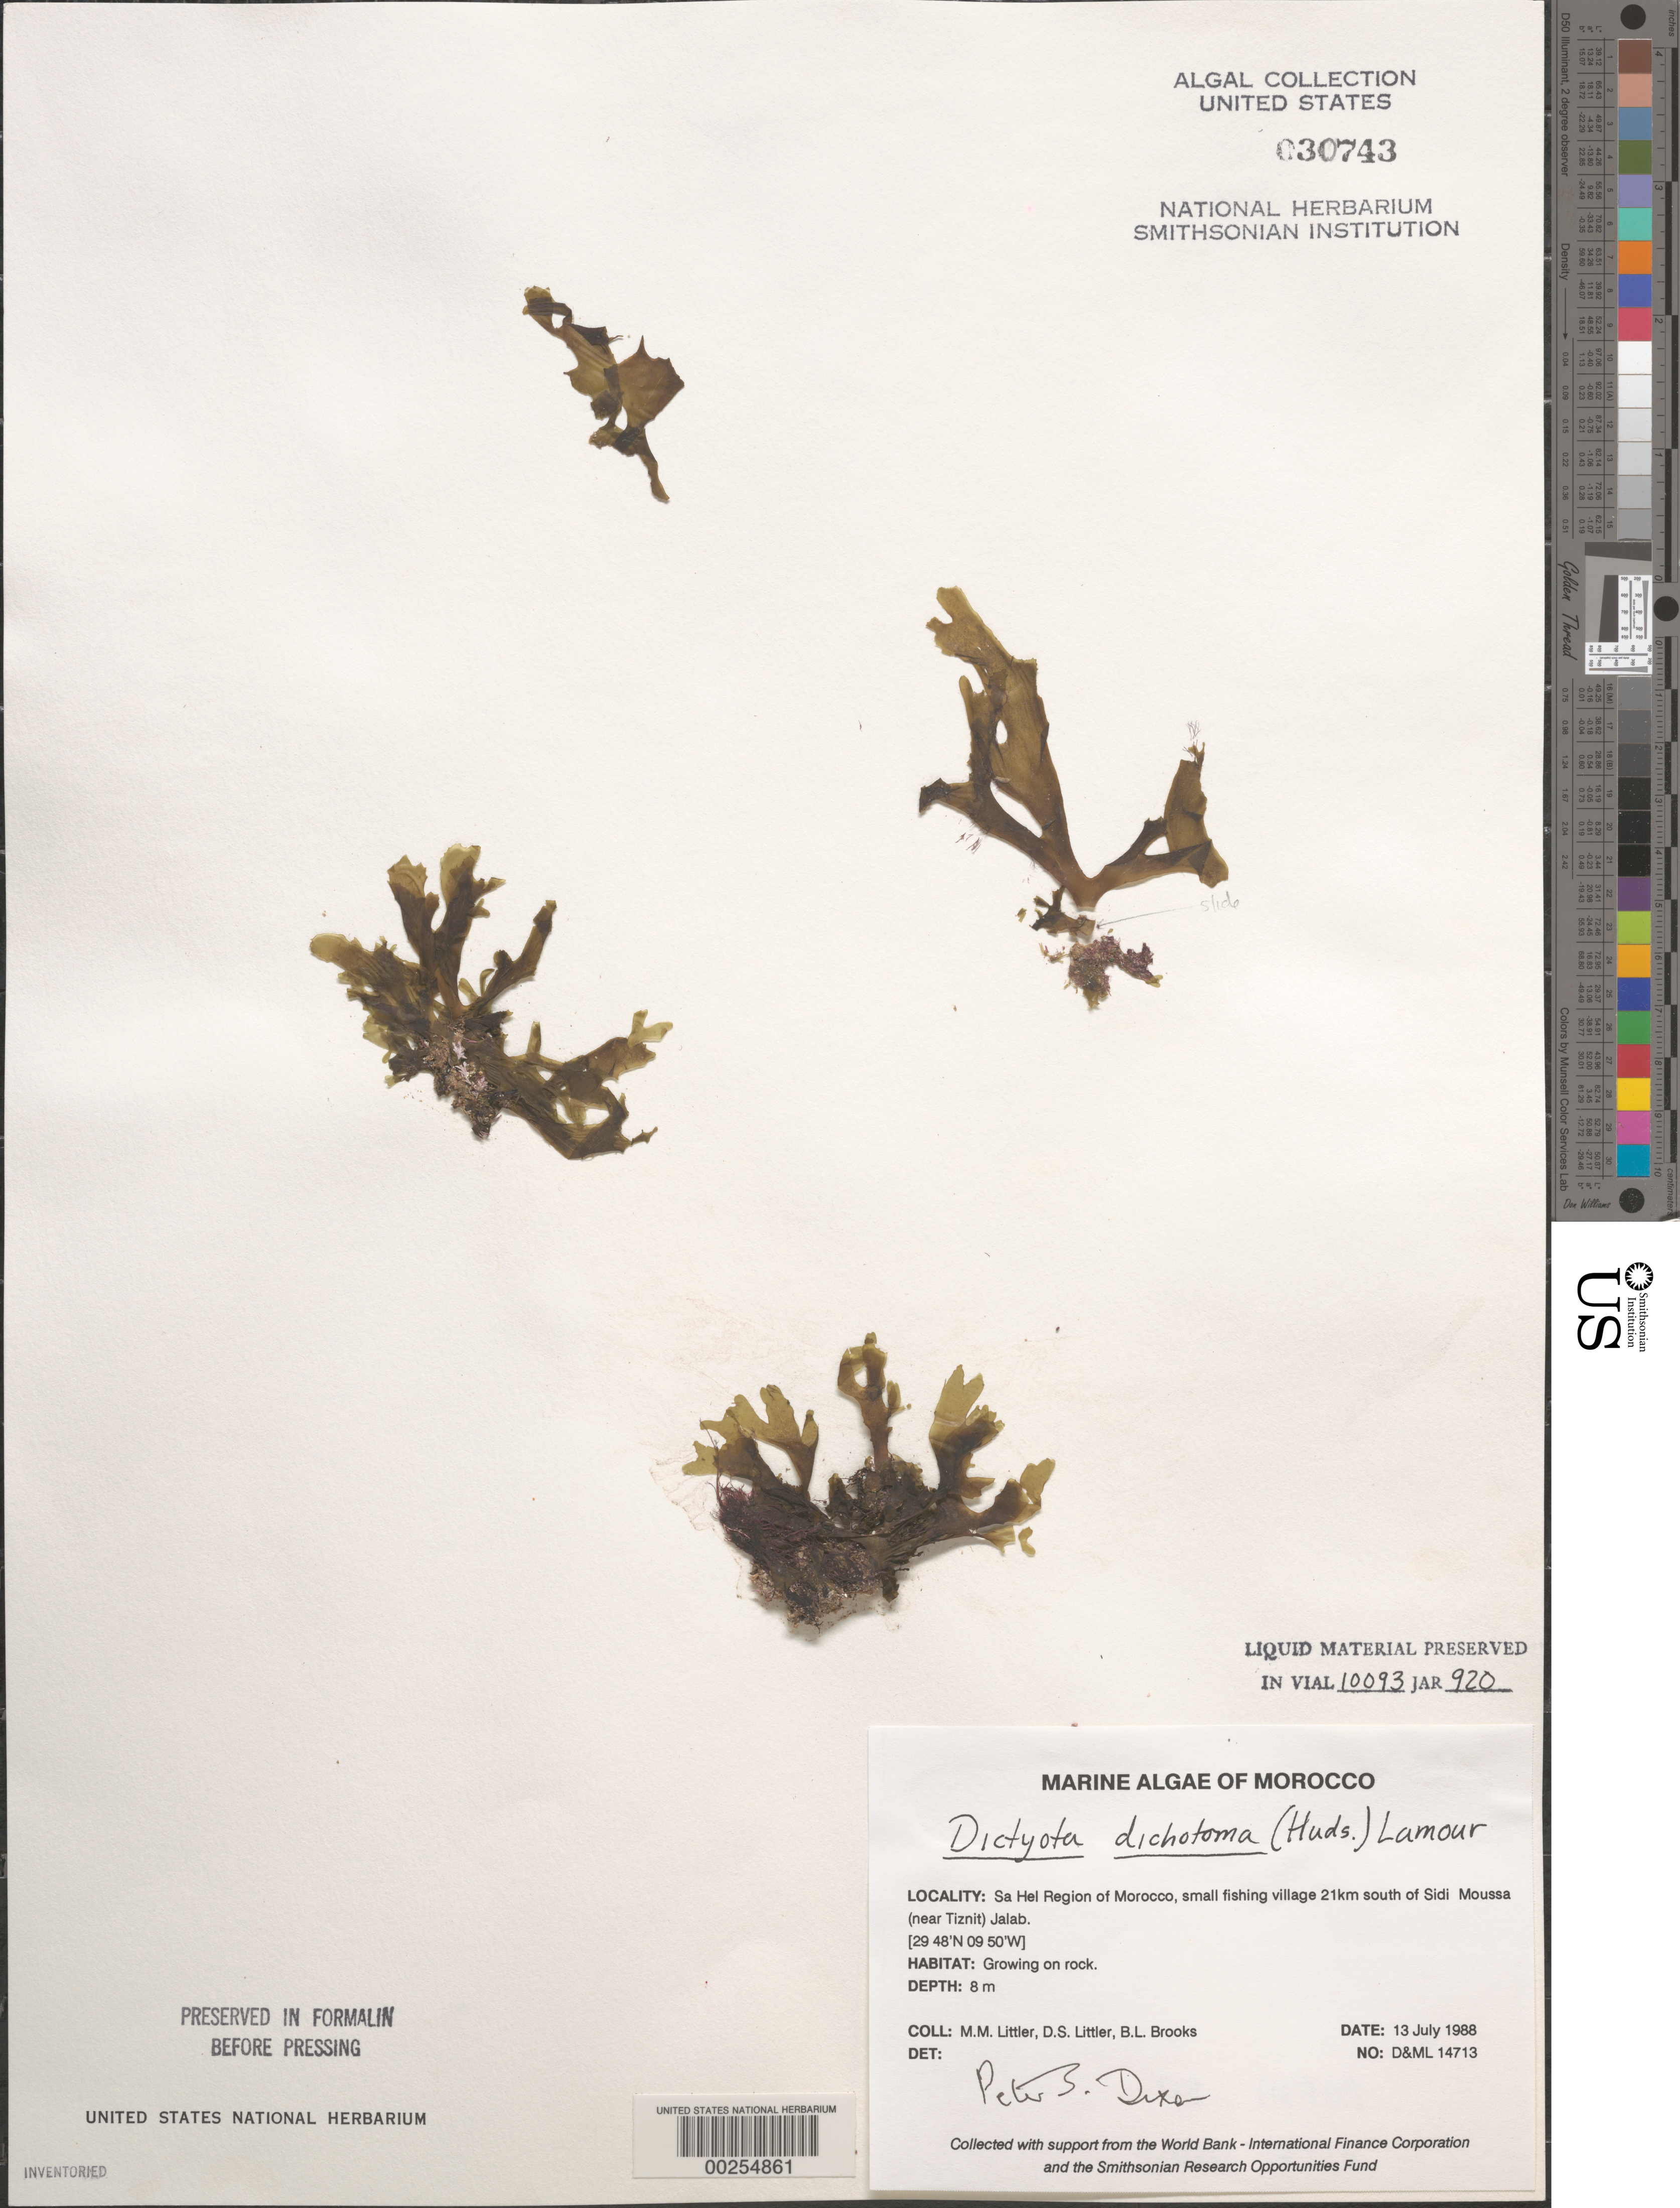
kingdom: Chromista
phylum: Ochrophyta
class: Phaeophyceae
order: Dictyotales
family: Dictyotaceae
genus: Dictyota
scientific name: Dictyota dichotoma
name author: (Huds.) J.V.Lamouroux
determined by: Dixon, P. S.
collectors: M. M. Littler, D. S. Littler & B. Brooks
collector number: D&ML 14713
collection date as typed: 13 Jul 1988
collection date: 1988-07-13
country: Morocco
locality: Sa Hel region, village 21 km south of Sidi Moussa (near Tiznit) Jalab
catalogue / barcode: US 30743